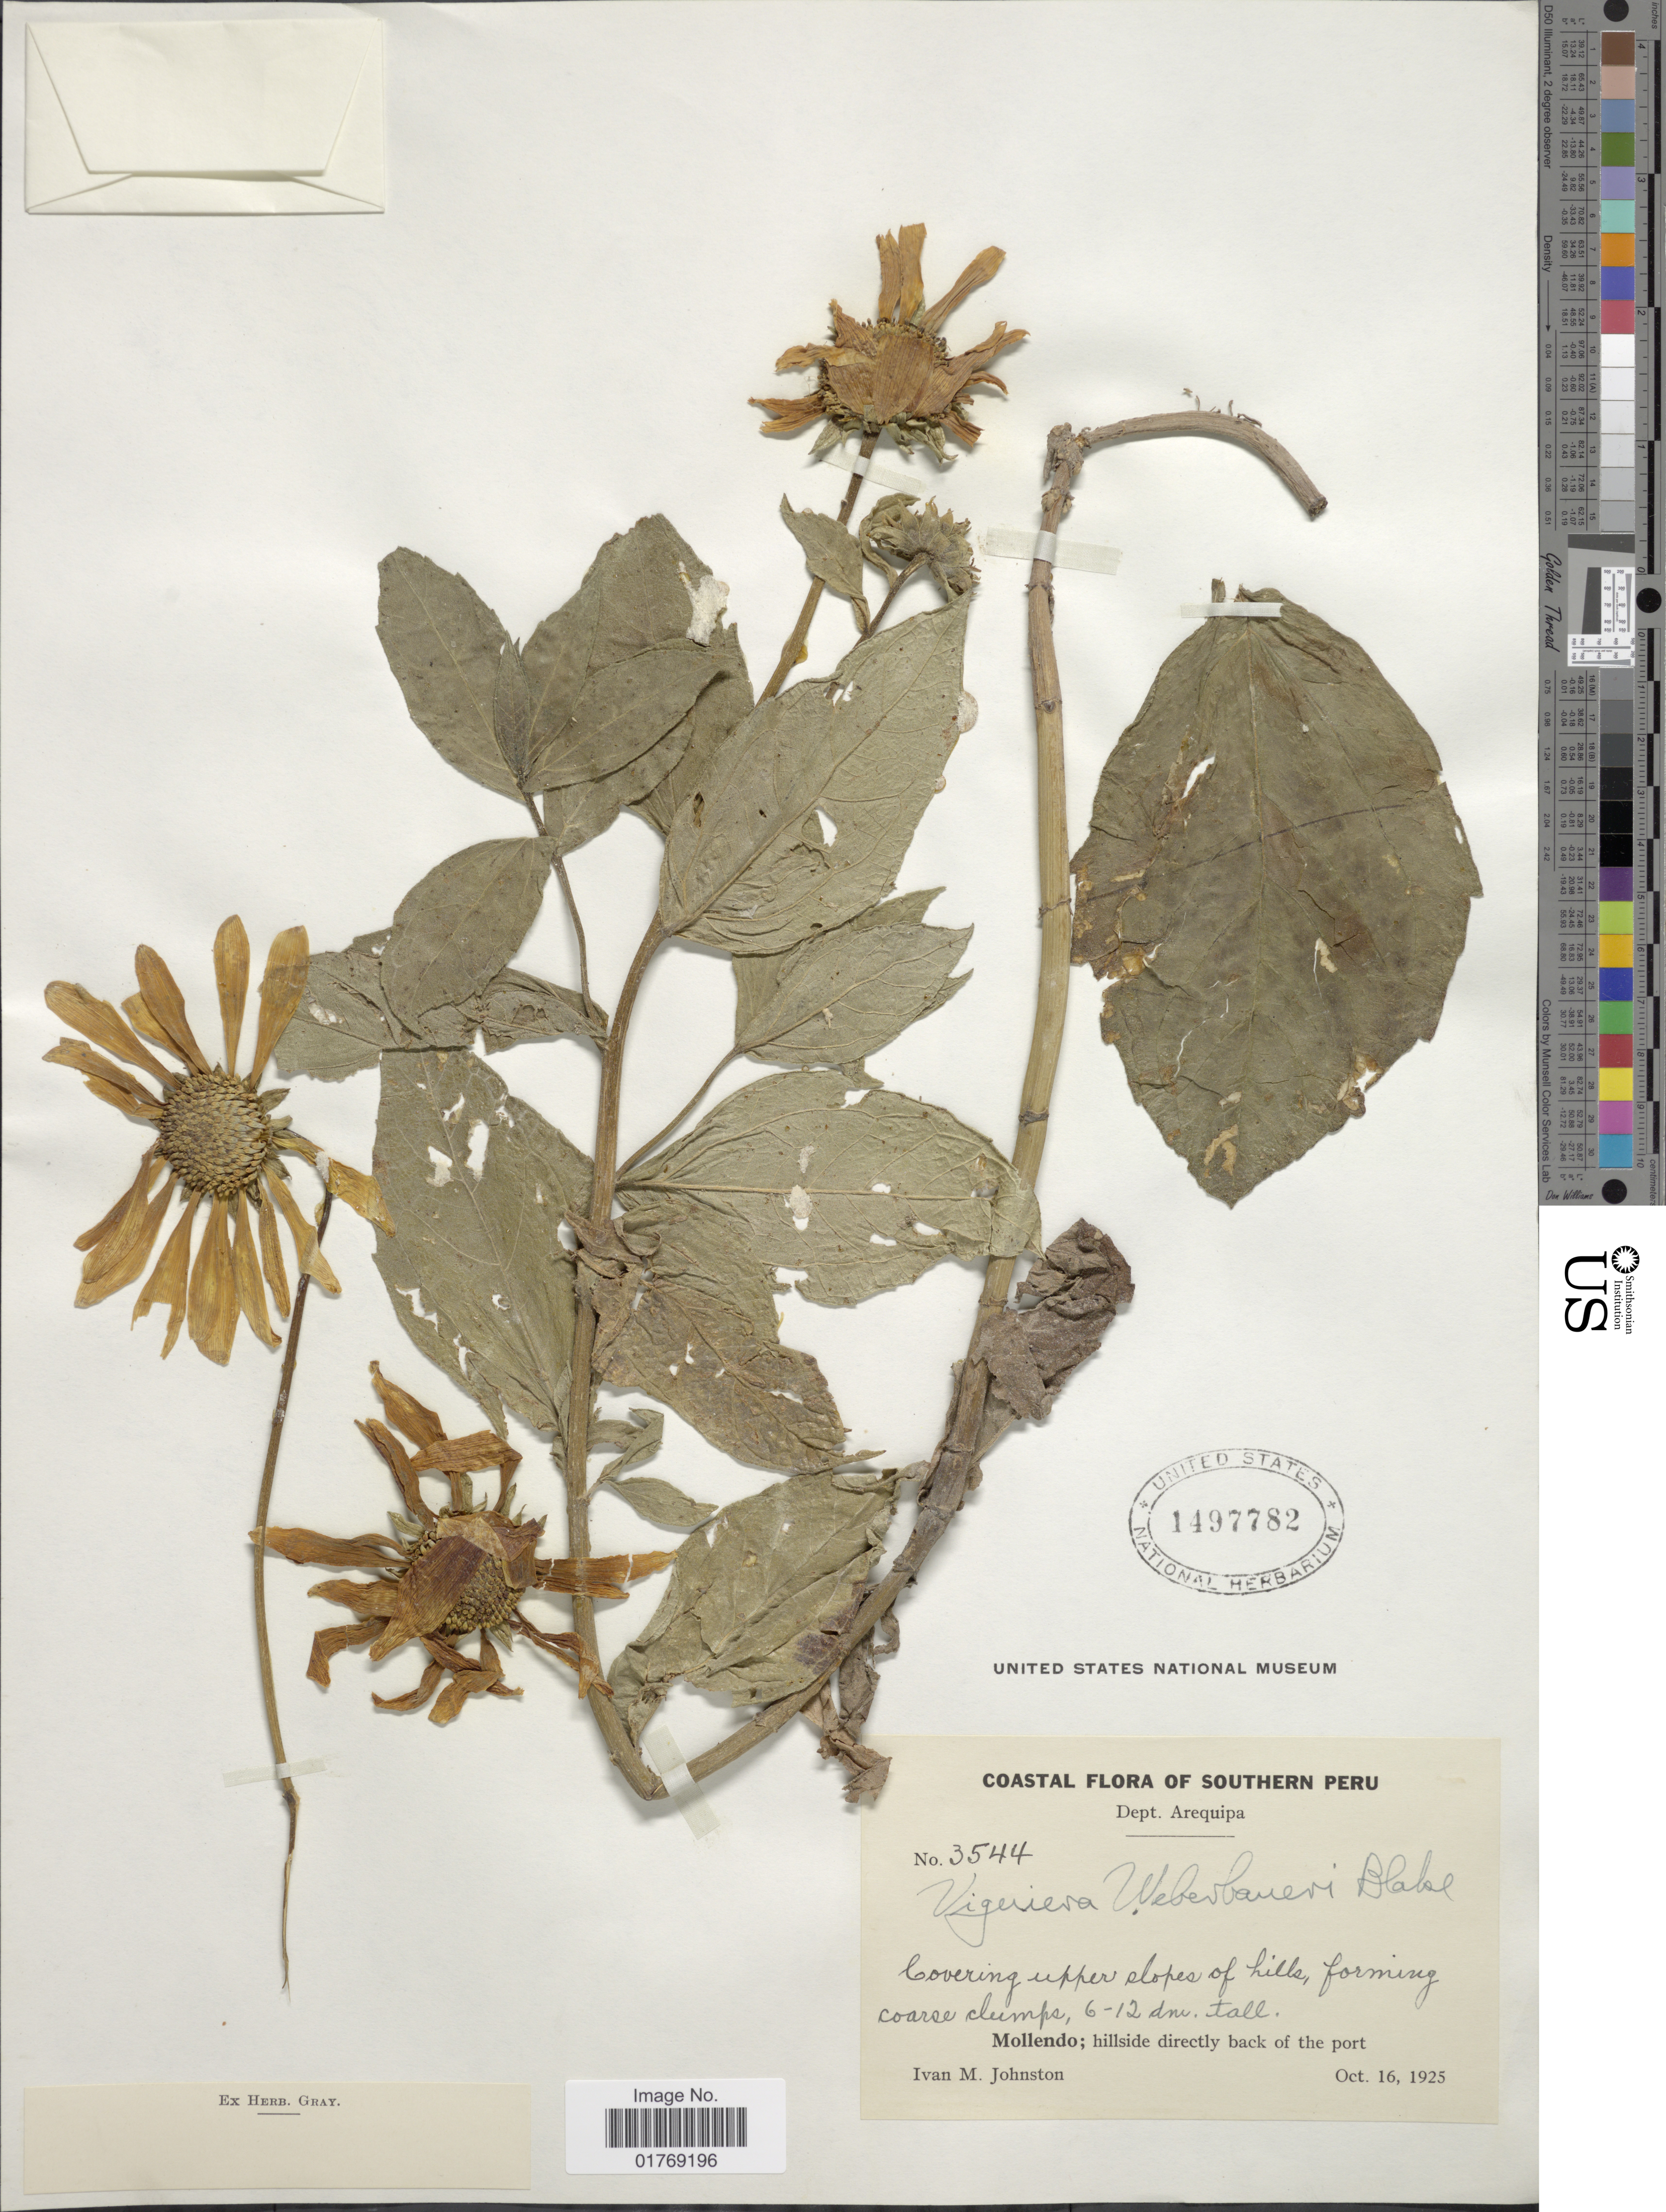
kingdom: Plantae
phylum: Tracheophyta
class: Magnoliopsida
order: Asterales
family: Asteraceae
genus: Viguiera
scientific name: Viguiera weberbaueri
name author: S.F. Blake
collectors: I.M. Johnston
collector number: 3544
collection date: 1925-10-16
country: Peru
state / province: Arequipa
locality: Southern Peru. Dept. Arequipa. Mollendo; hillside directly back of the port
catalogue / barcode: US 1497782